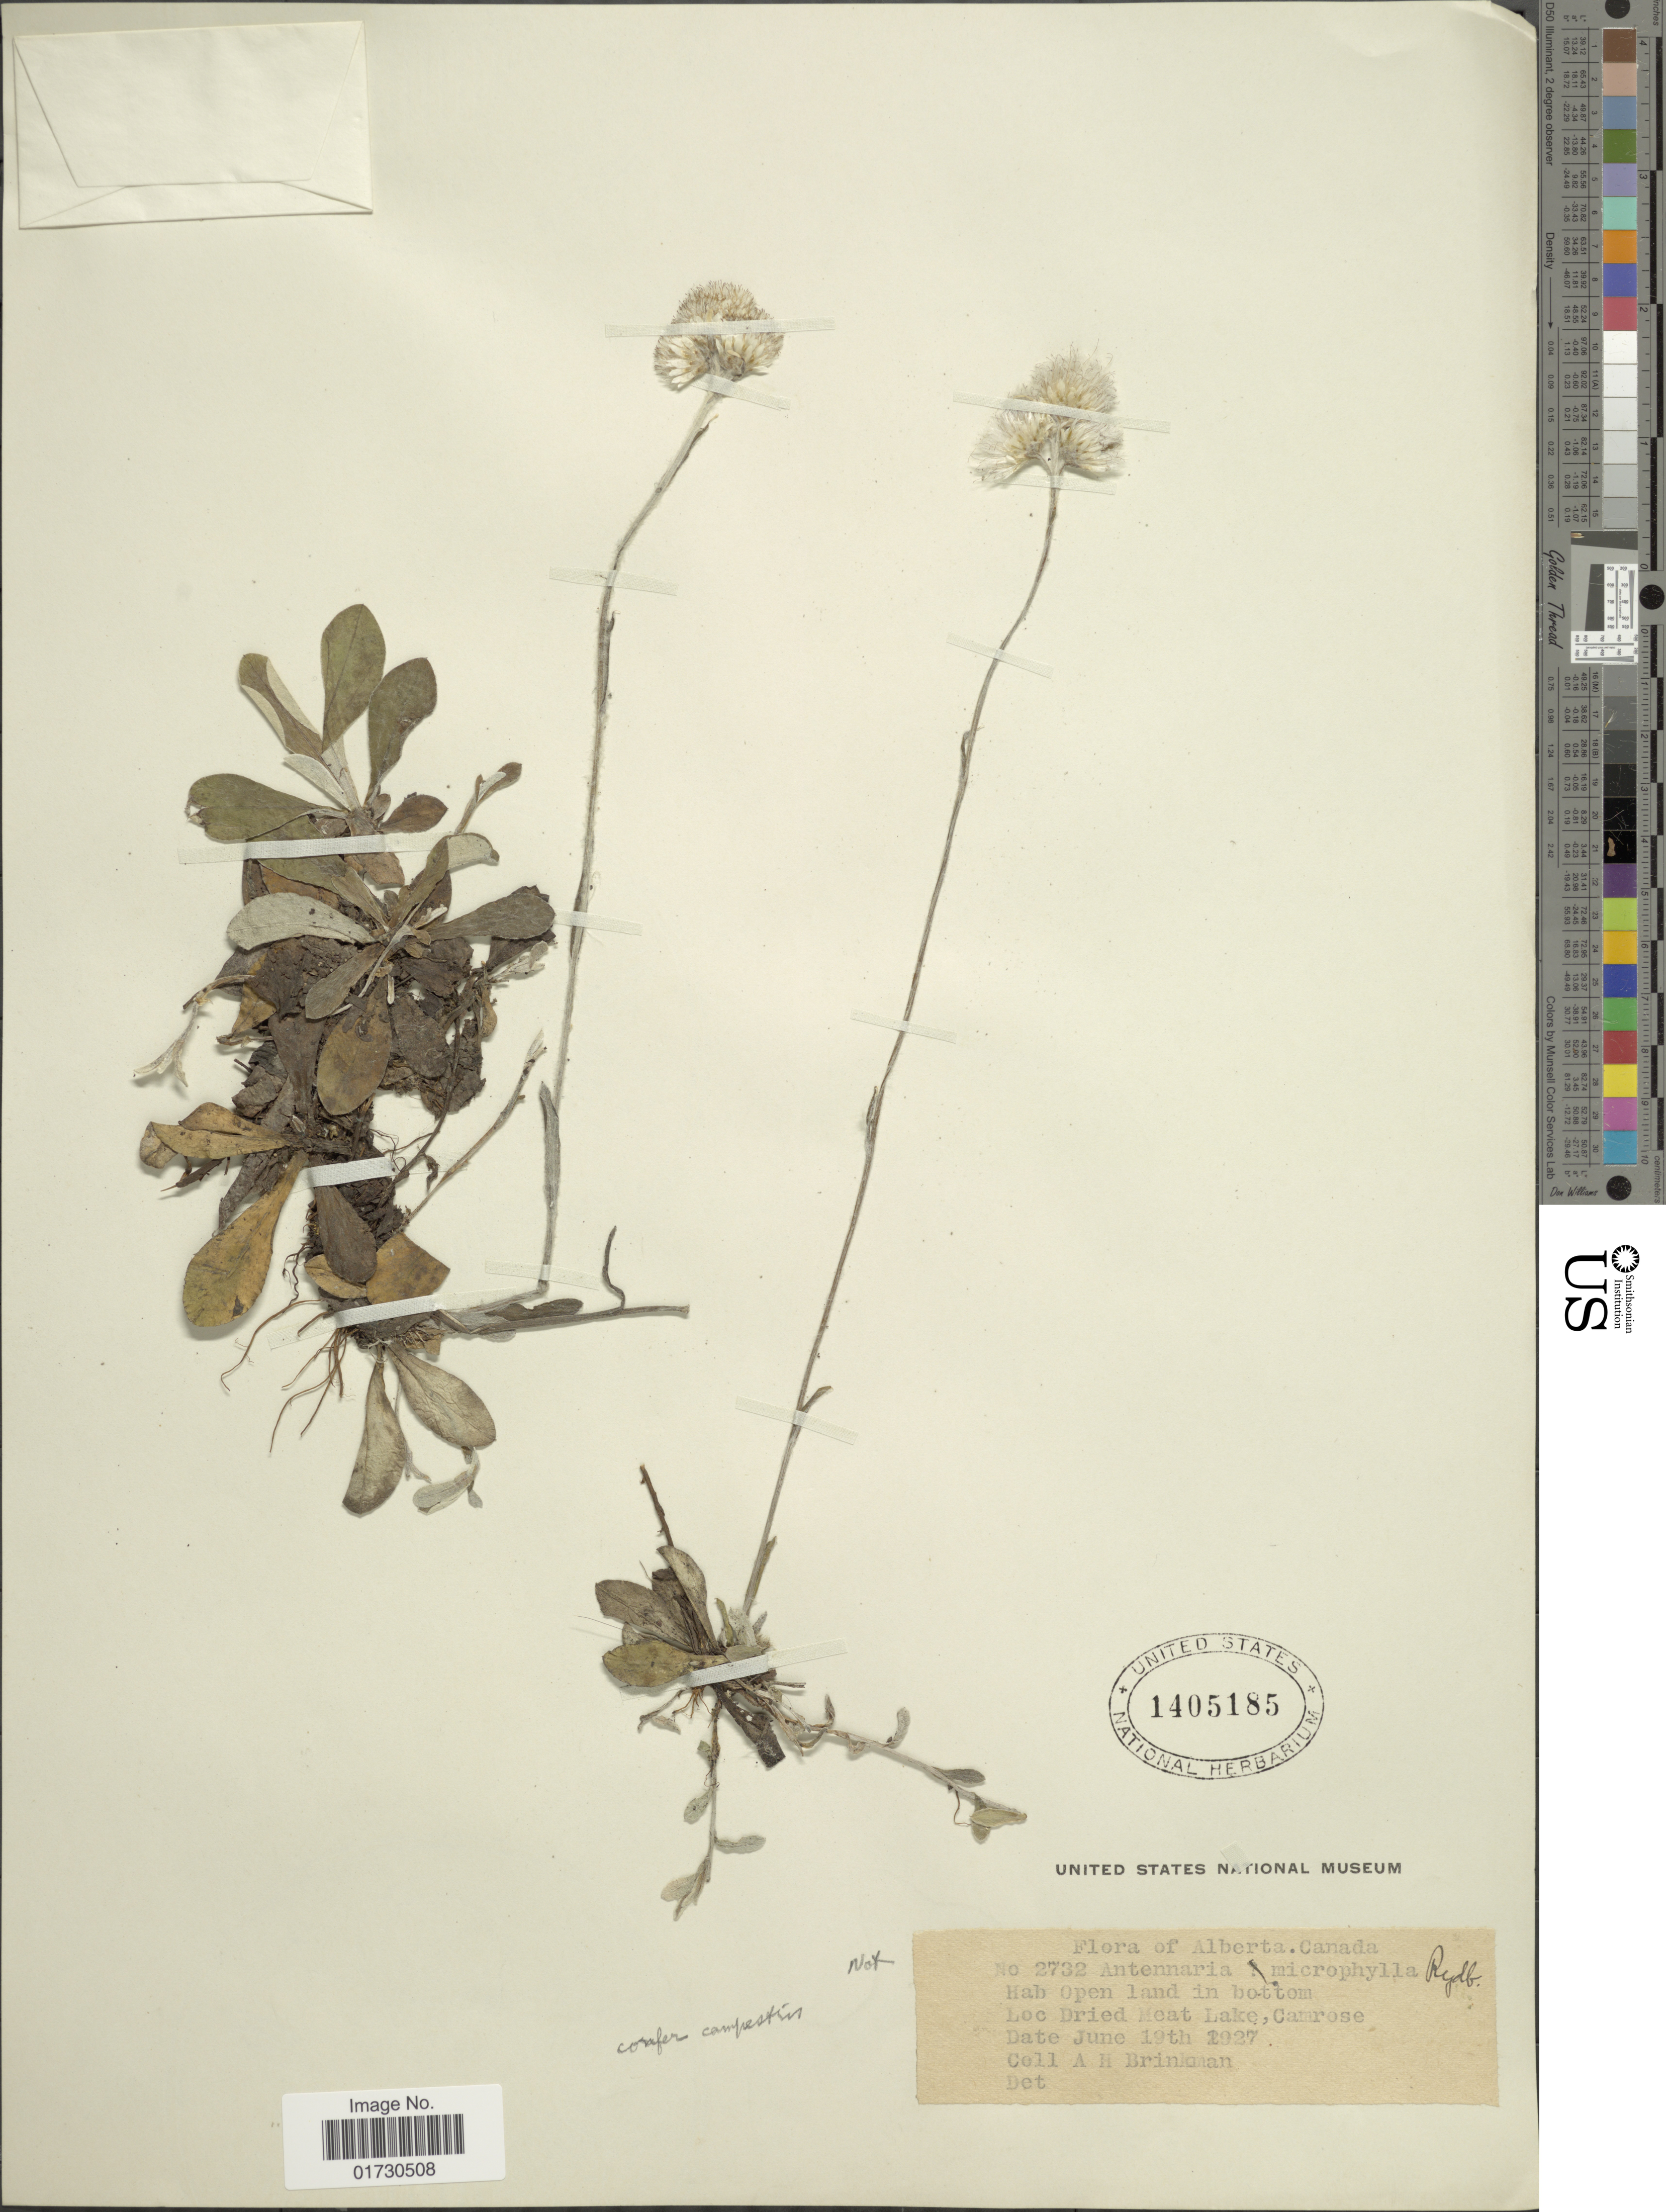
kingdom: Plantae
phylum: Tracheophyta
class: Magnoliopsida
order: Asterales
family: Asteraceae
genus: Antennaria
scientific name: Antennaria campestris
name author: Rydb.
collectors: A. Brinkman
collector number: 2732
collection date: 1927-06-19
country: Canada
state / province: Alberta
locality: Dried Meat Lake, Camrose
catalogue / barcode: US 1405185